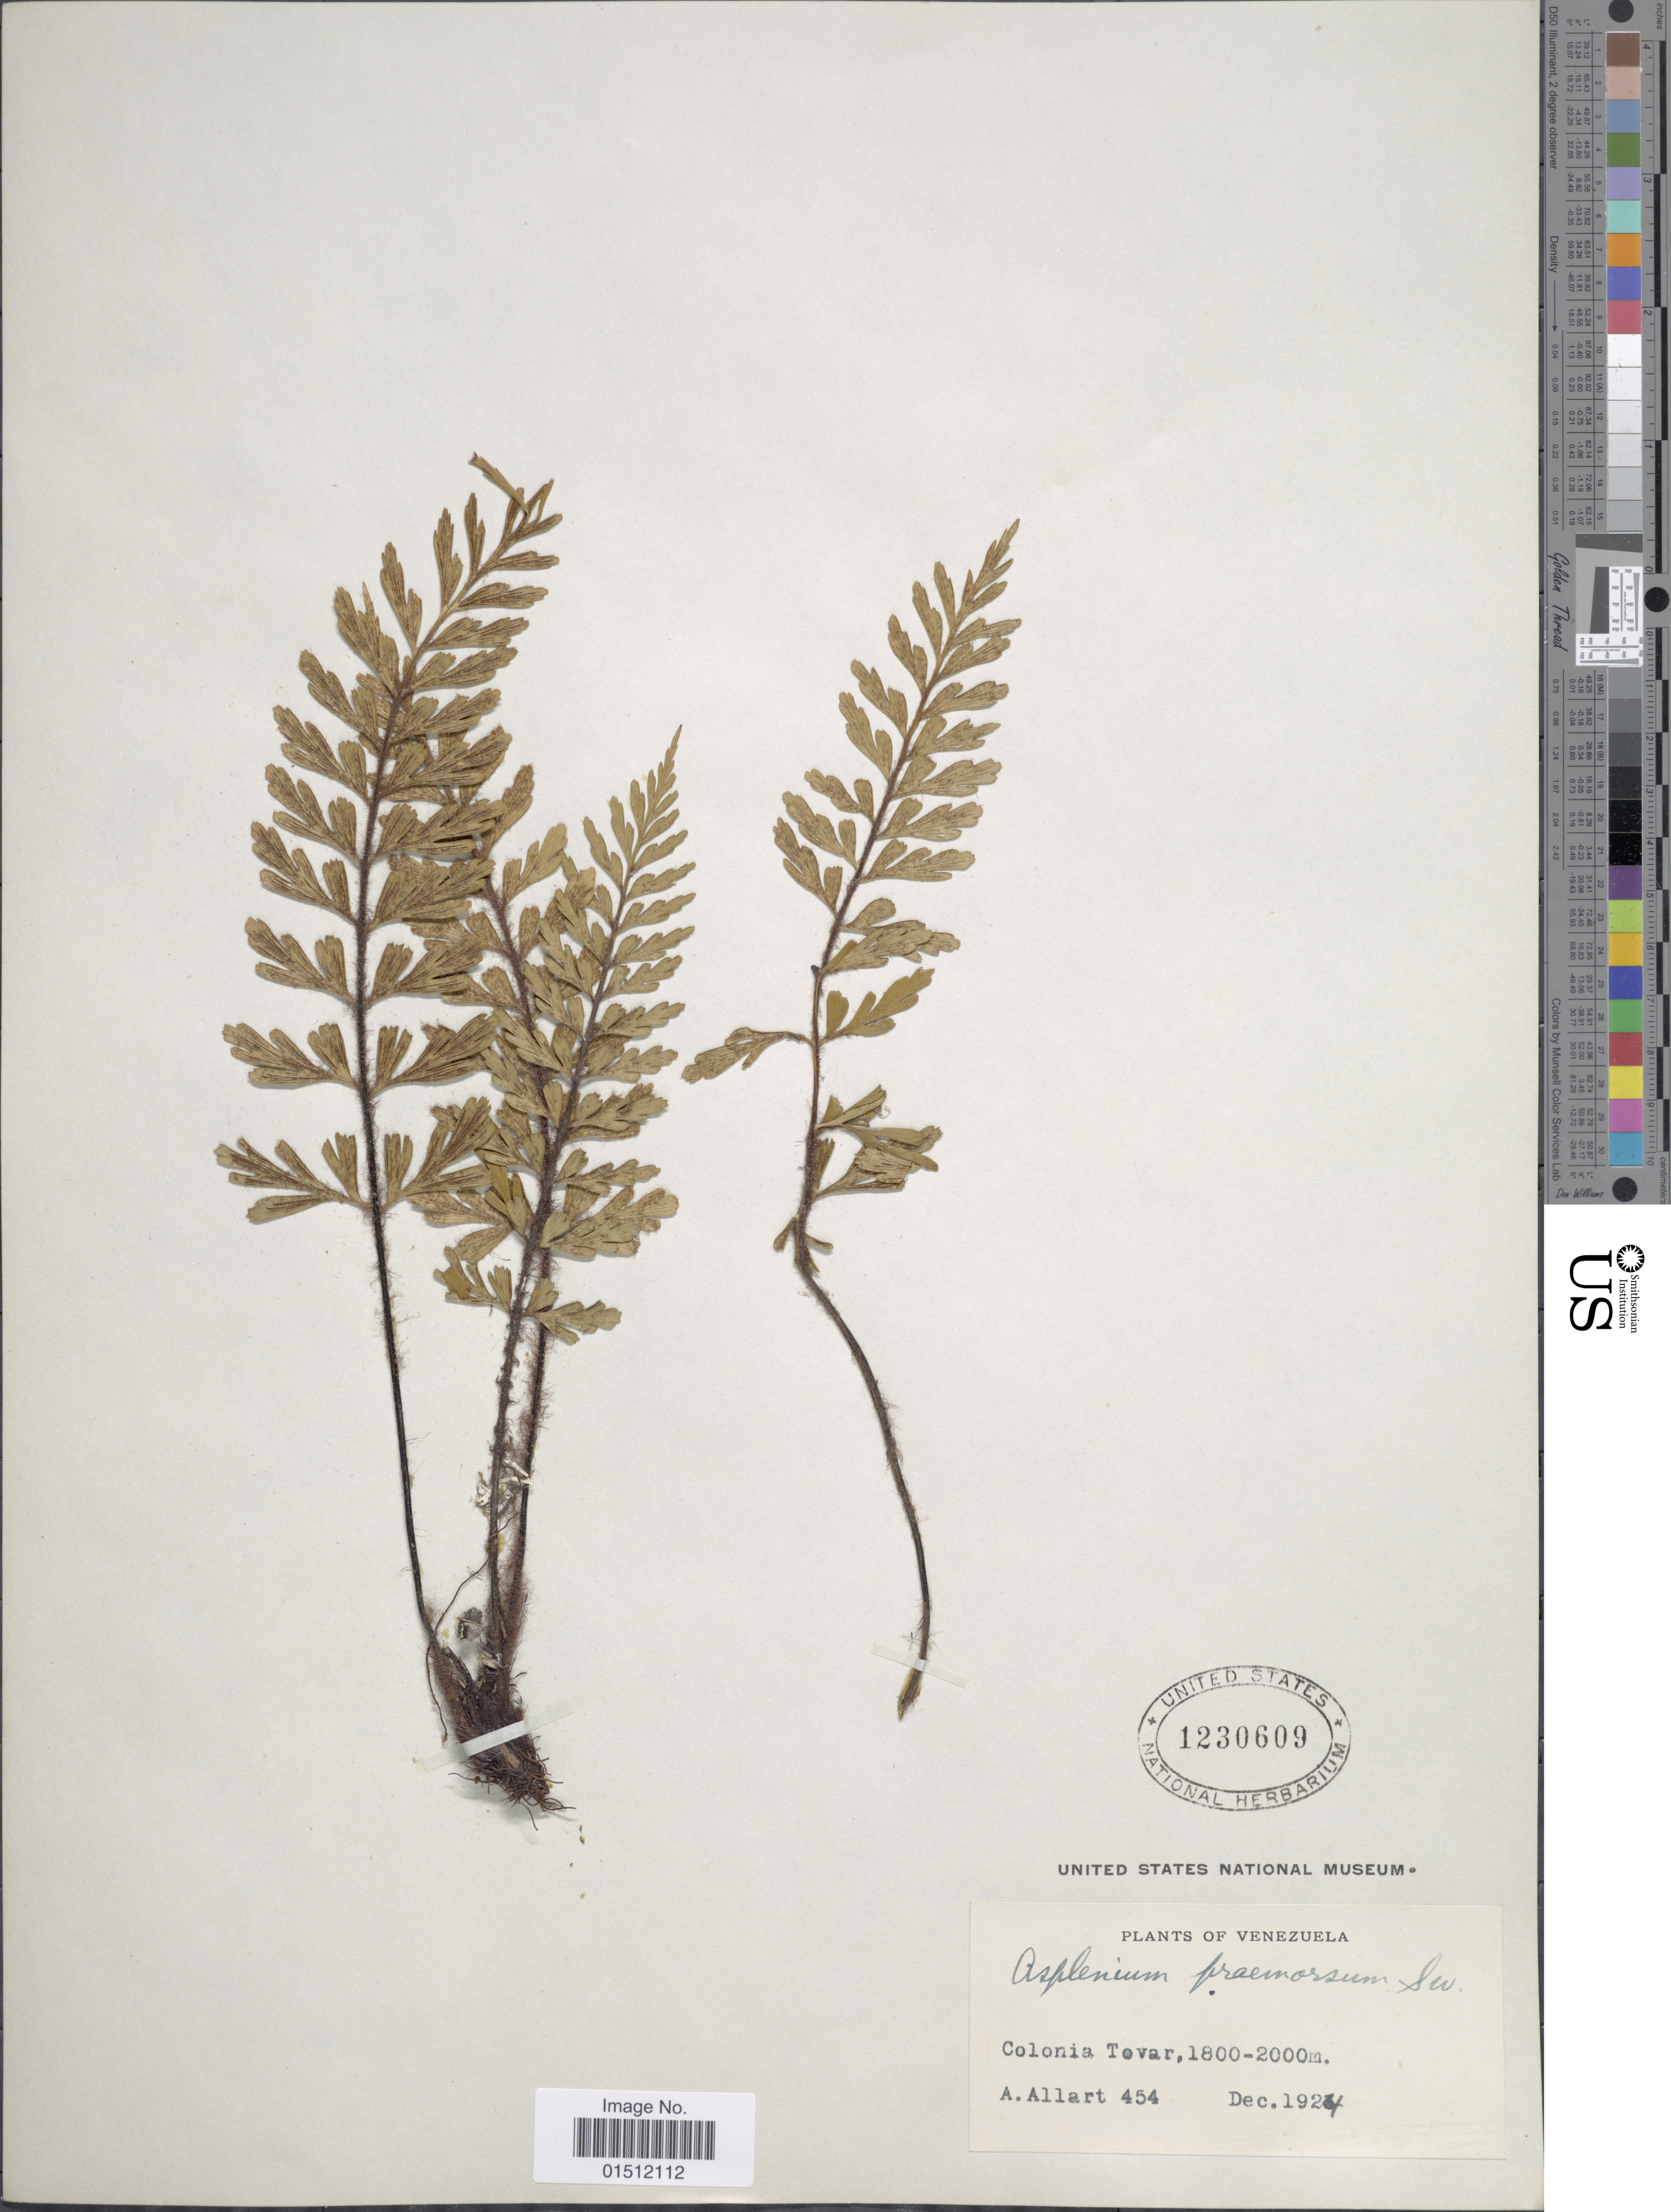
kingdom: Plantae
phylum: Tracheophyta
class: Polypodiopsida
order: Polypodiales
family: Aspleniaceae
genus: Asplenium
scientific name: Asplenium praemorsum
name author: Sw.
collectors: A. Allart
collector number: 454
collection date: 1924-12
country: Venezuela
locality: Colonia Tovar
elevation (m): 1800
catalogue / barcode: US 1230609